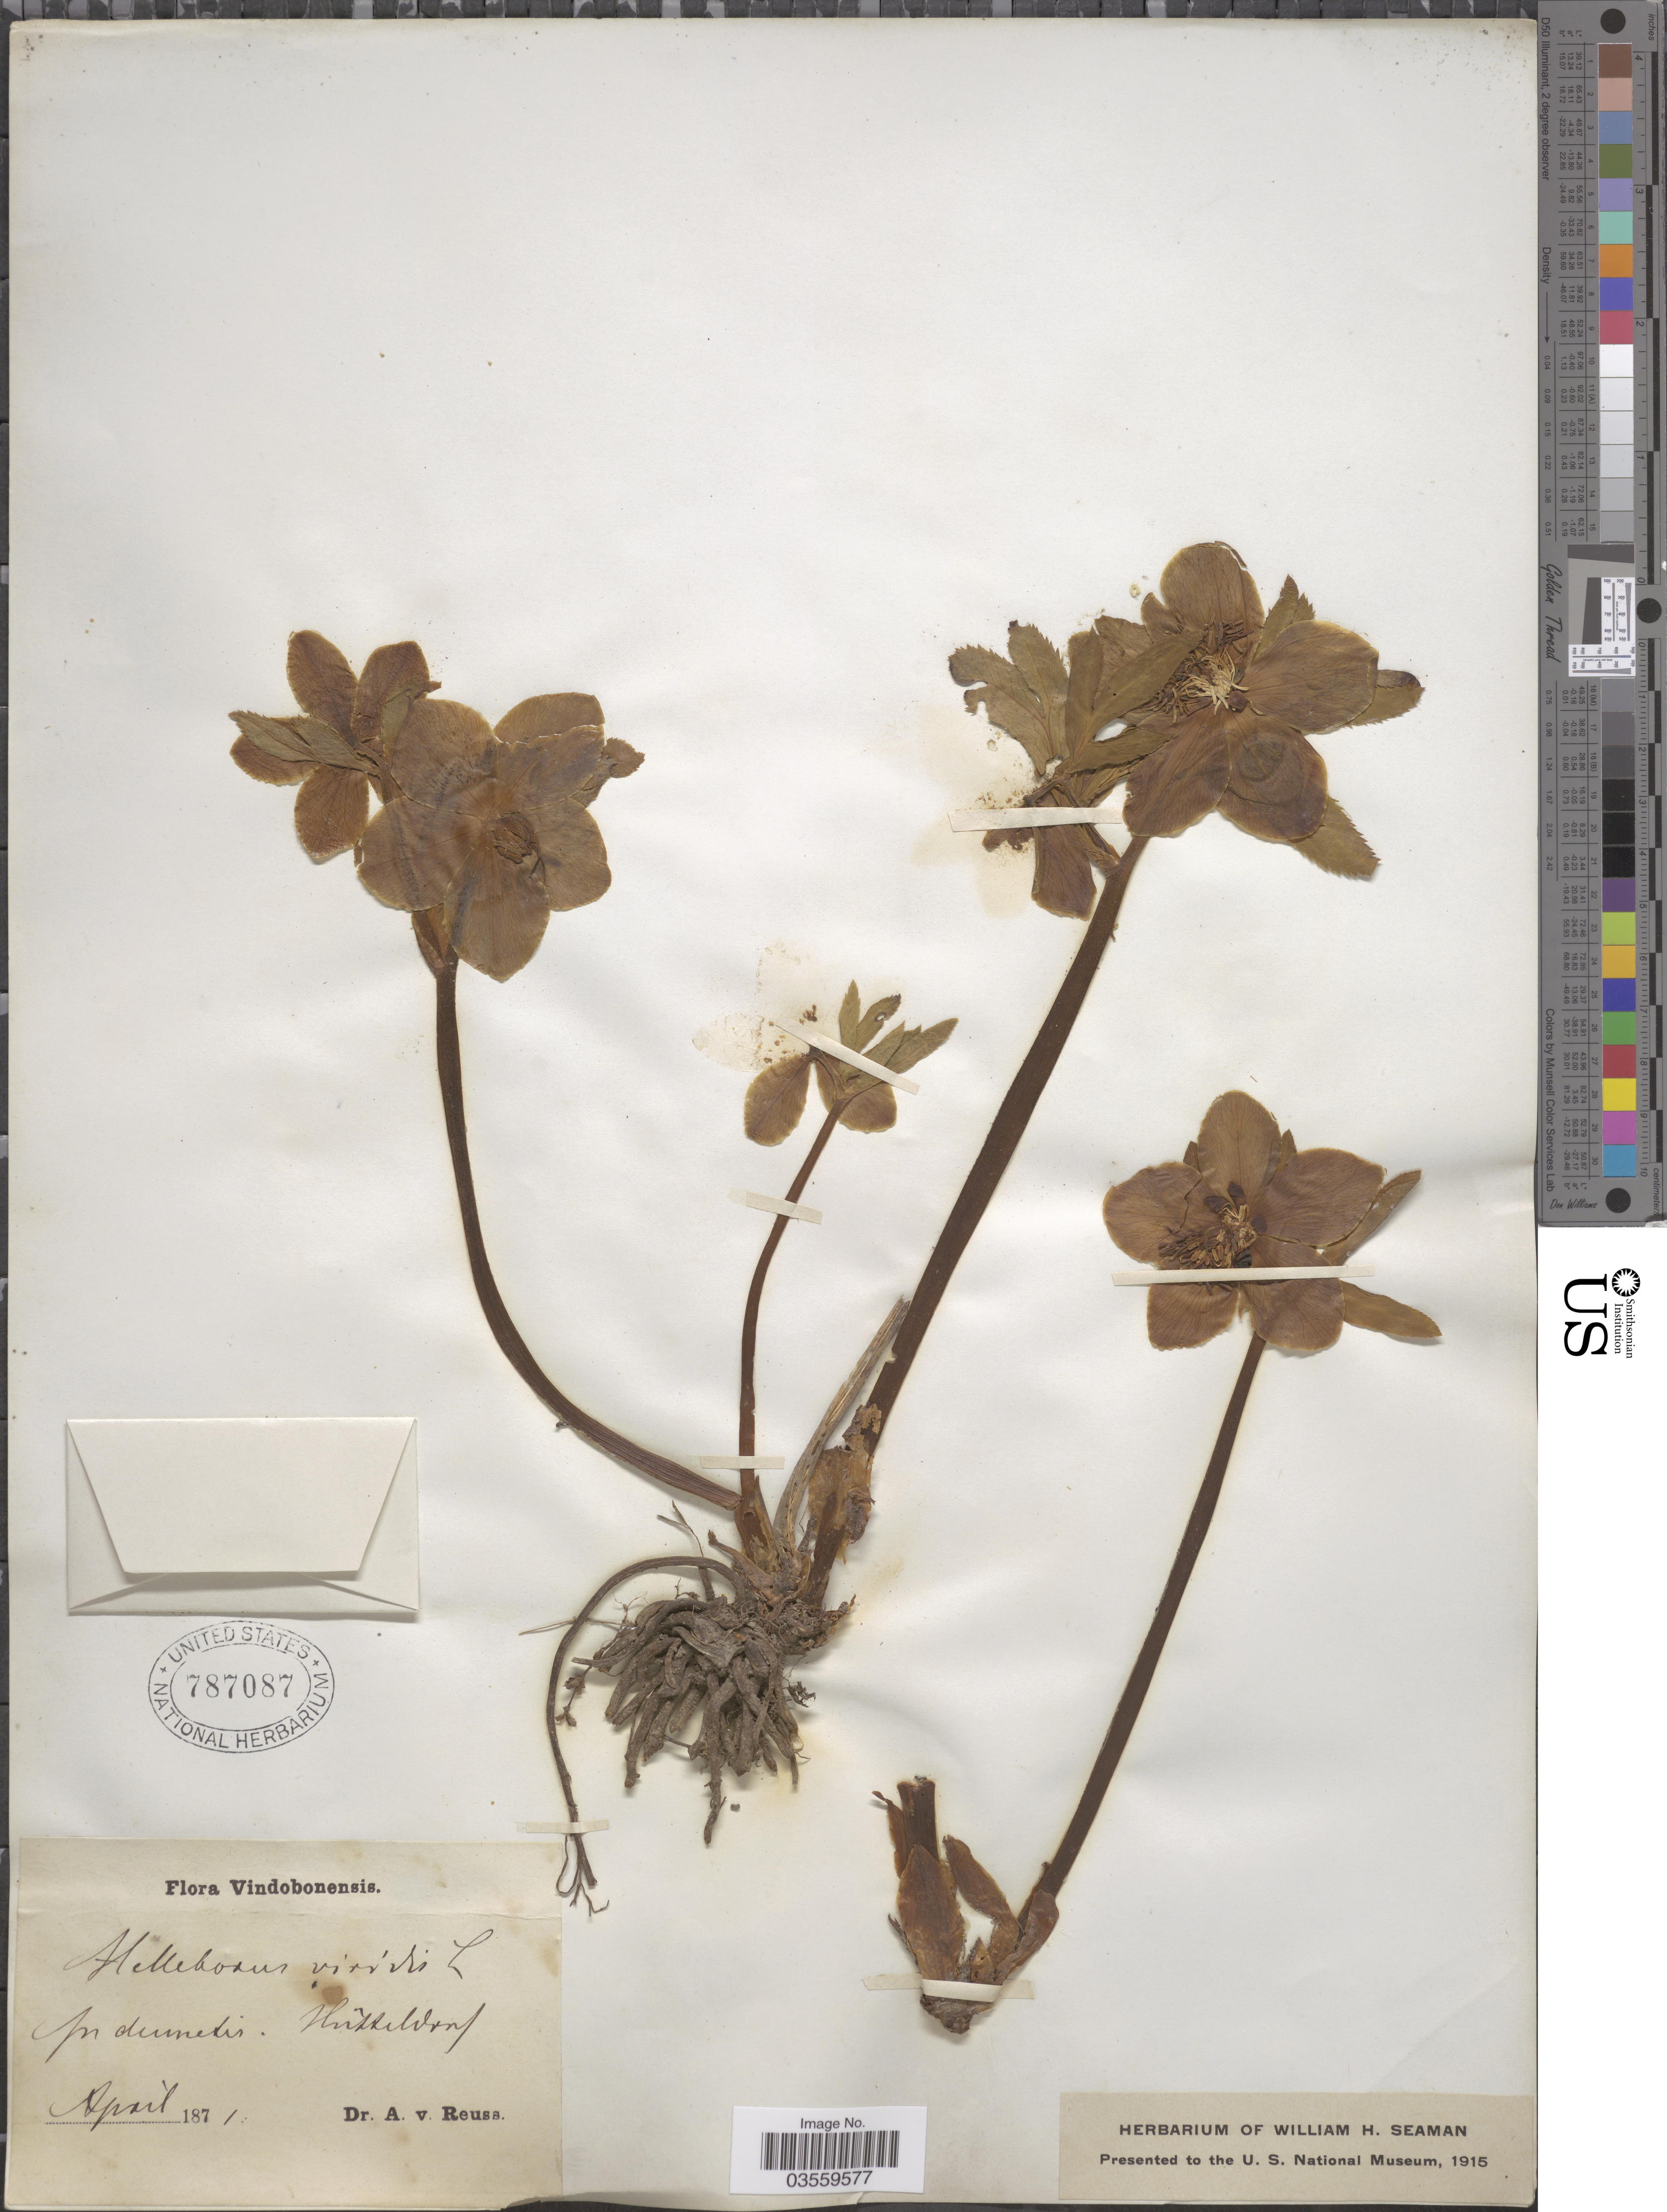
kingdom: Plantae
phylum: Tracheophyta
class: Magnoliopsida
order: Ranunculales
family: Ranunculaceae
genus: Helleborus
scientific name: Helleborus viridis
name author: L.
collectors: A. Reuss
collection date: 1871-04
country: Austria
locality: Husseldorf. Vindobonensis.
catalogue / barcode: US 787087